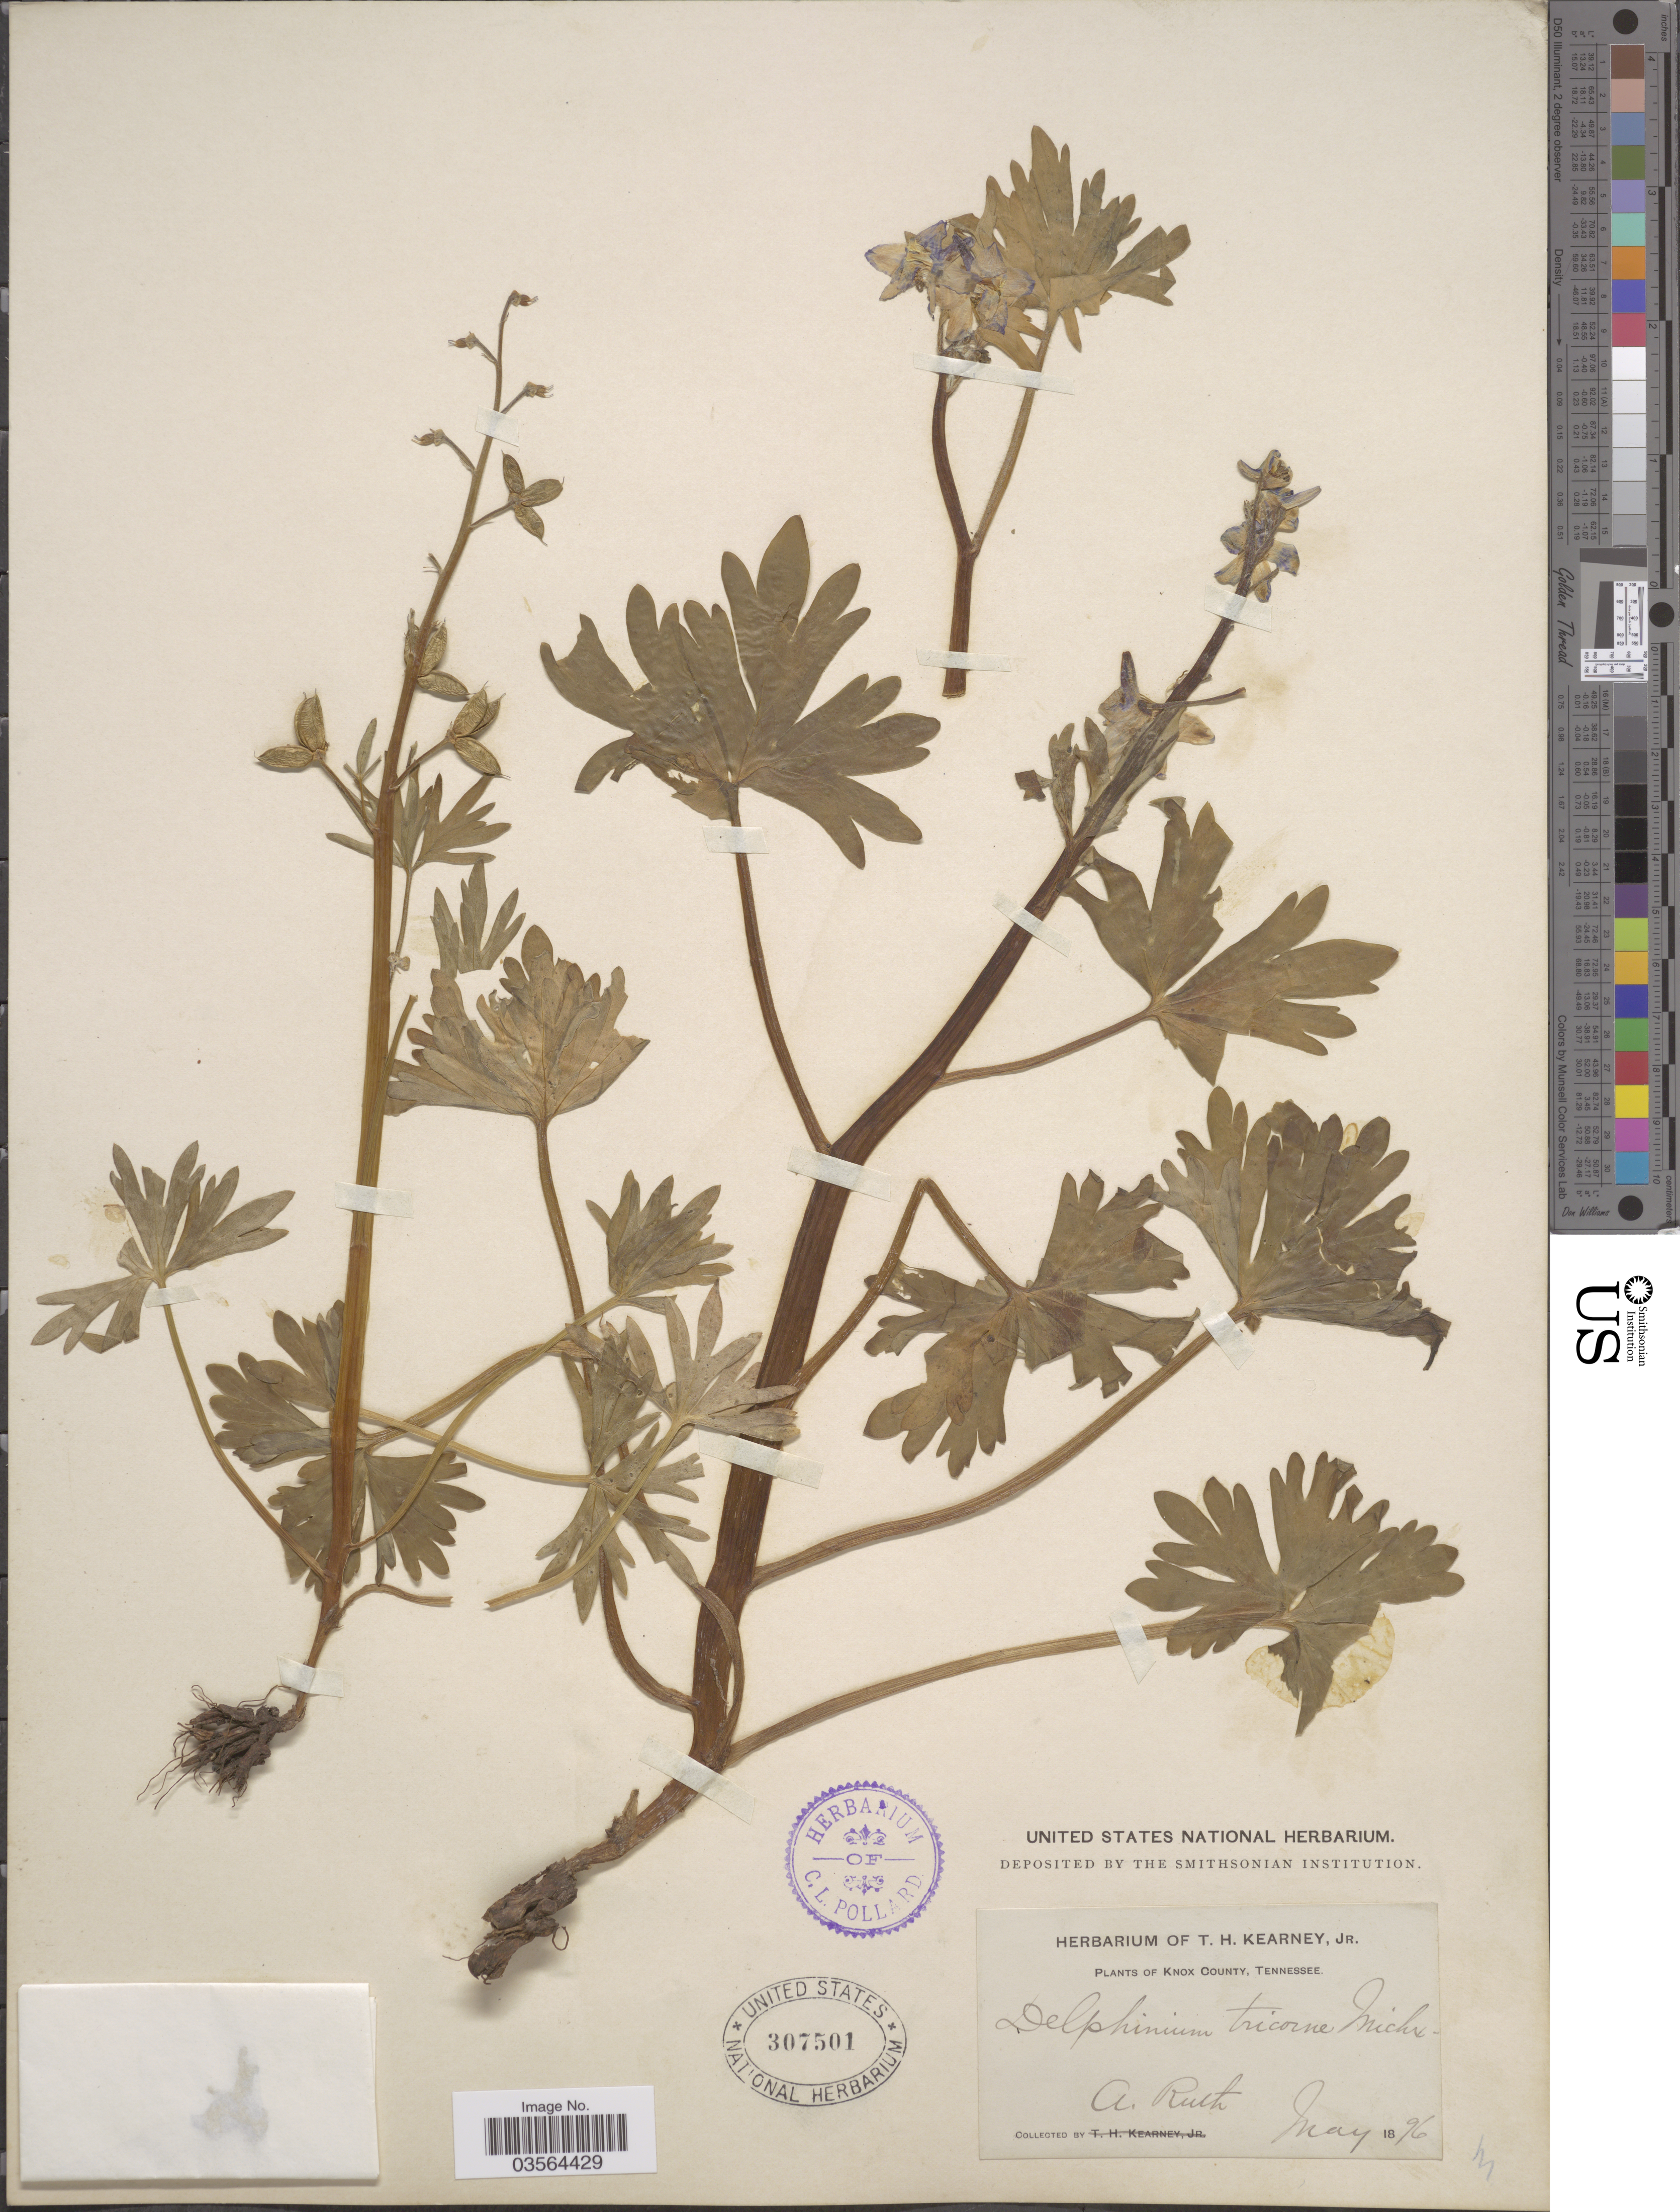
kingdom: Plantae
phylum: Tracheophyta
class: Magnoliopsida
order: Ranunculales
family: Ranunculaceae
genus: Delphinium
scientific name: Delphinium tricorne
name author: Michx.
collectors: A. Ruth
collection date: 1896-05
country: United States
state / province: Tennessee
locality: Knox County.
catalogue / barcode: US 307501